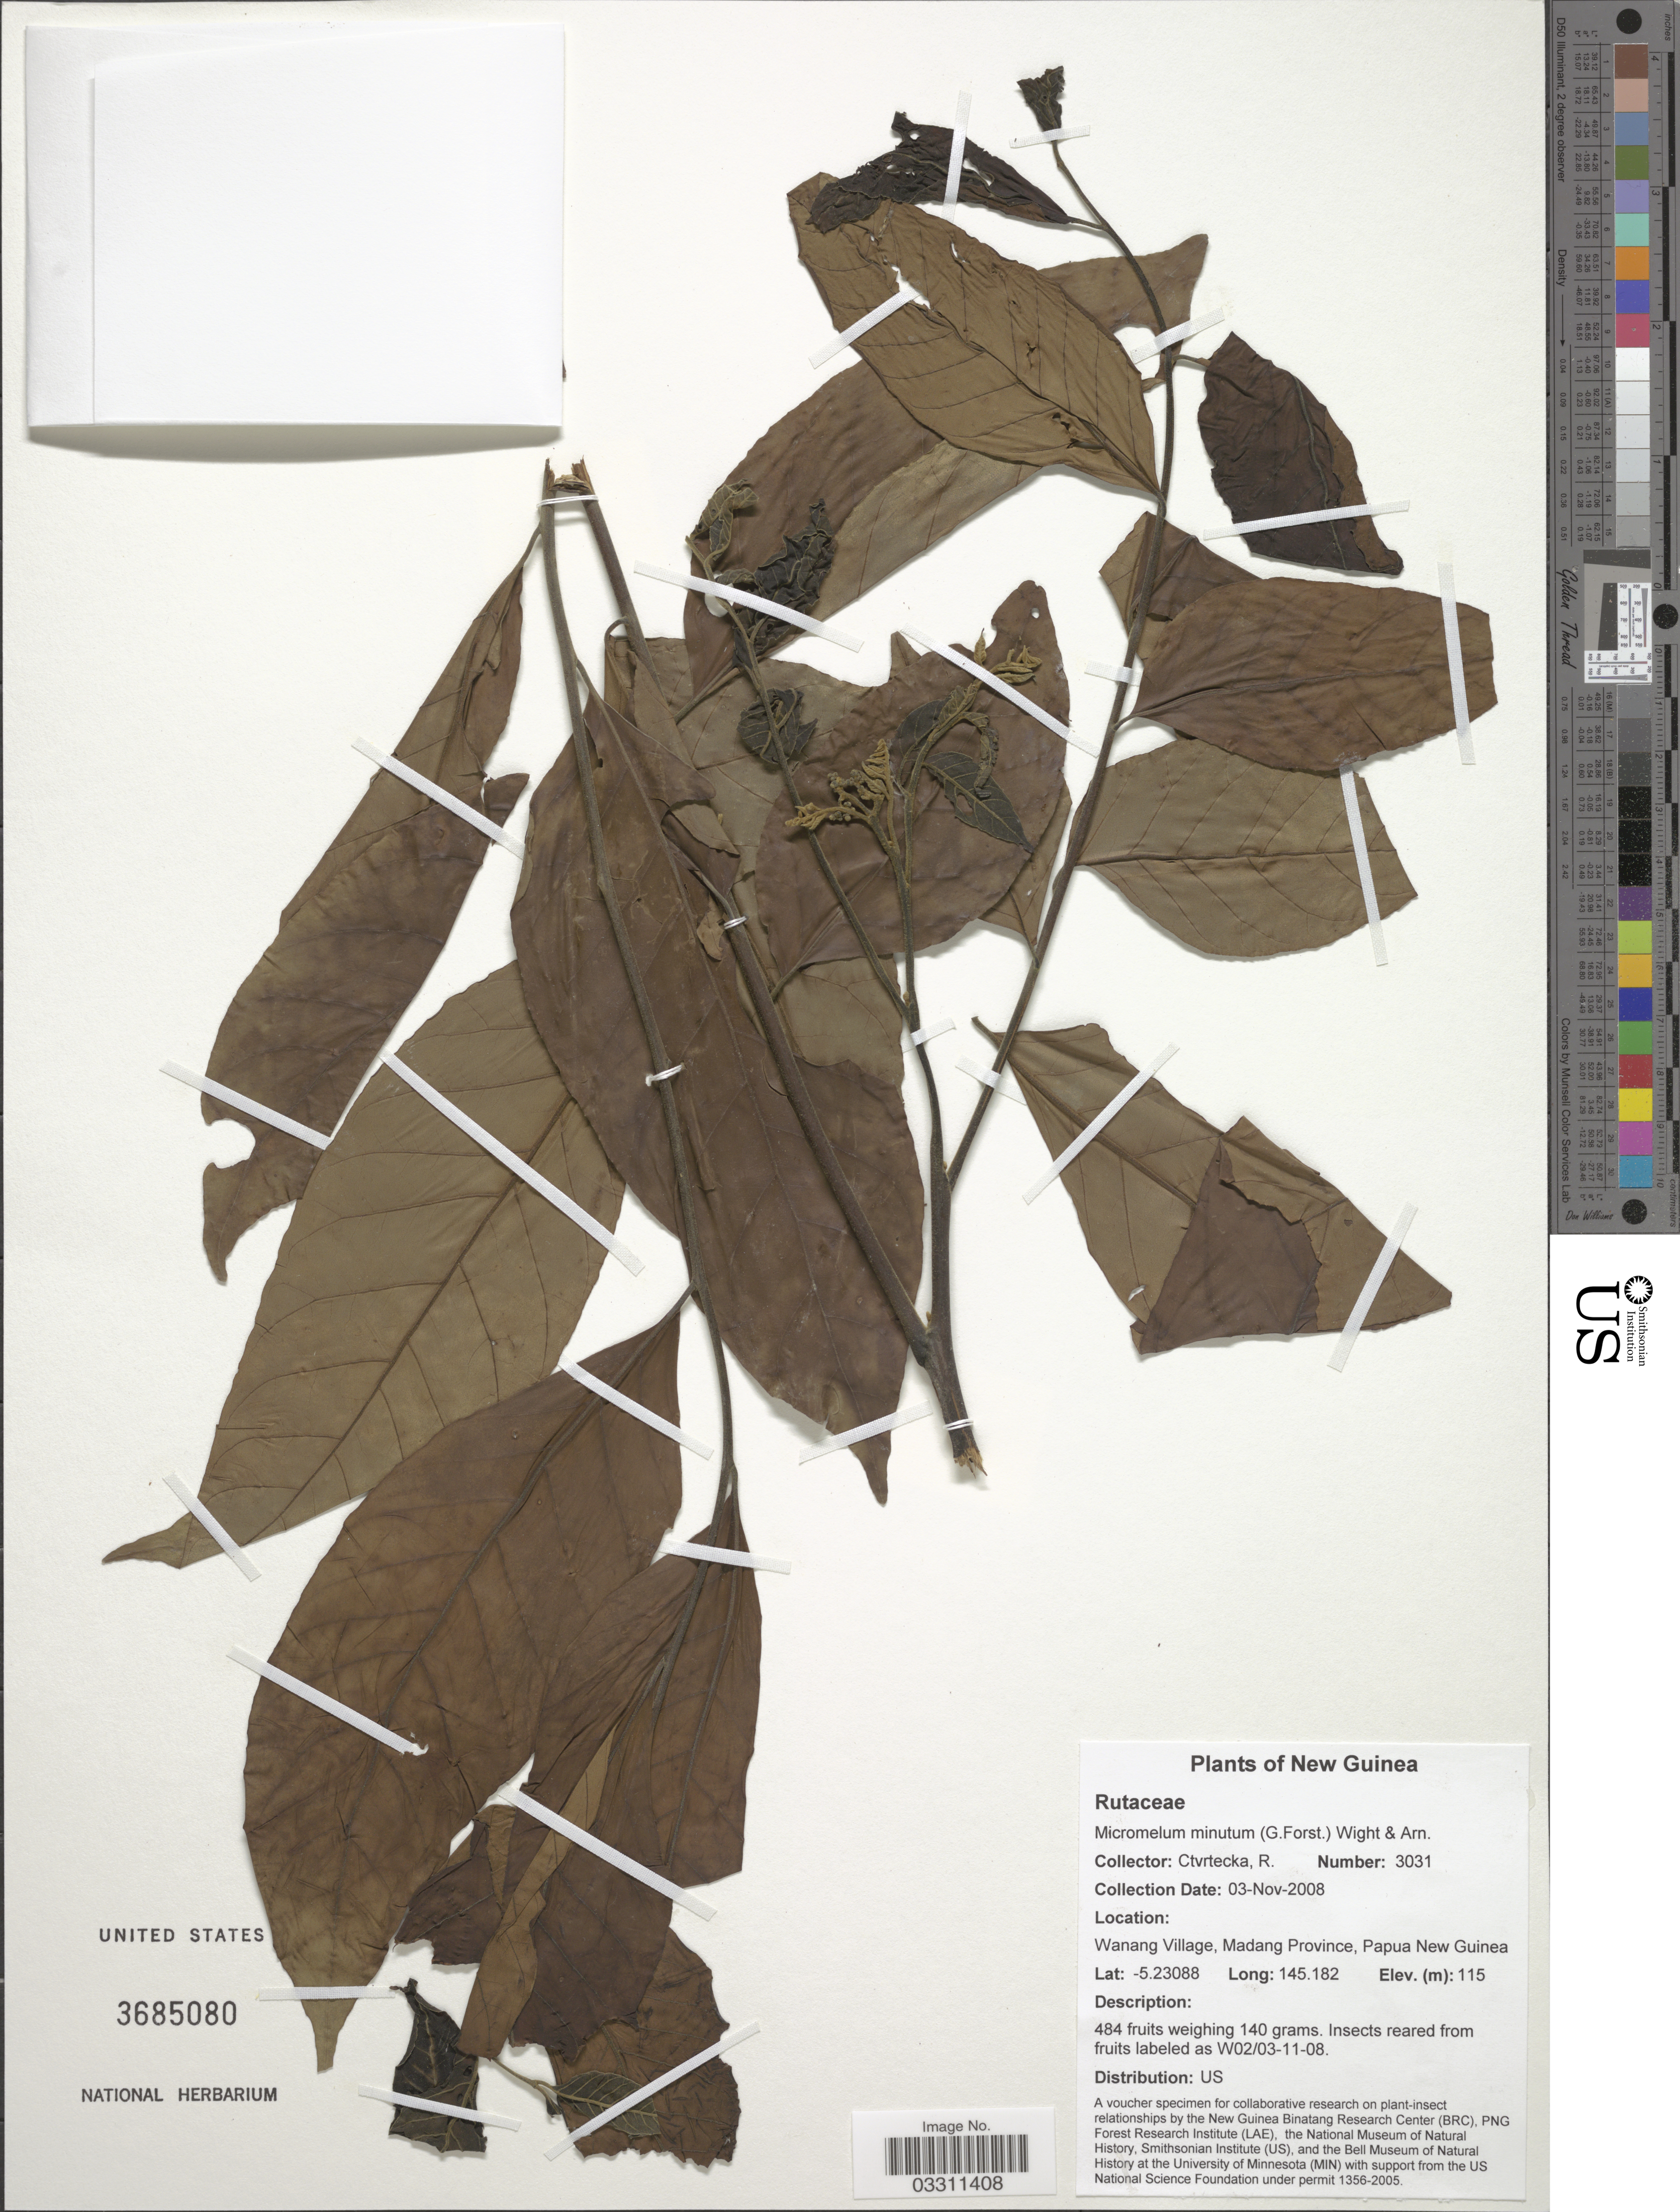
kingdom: Plantae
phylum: Tracheophyta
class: Magnoliopsida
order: Sapindales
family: Rutaceae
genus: Micromelum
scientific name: Micromelum minutum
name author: (G. Forst.) Wight & Arn.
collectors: R. Ctvrtecka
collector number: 3031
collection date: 2008-11-03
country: Papua New Guinea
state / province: Madang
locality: New Guinea. Wanang Village, Madang Province.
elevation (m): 115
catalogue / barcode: US 3685080